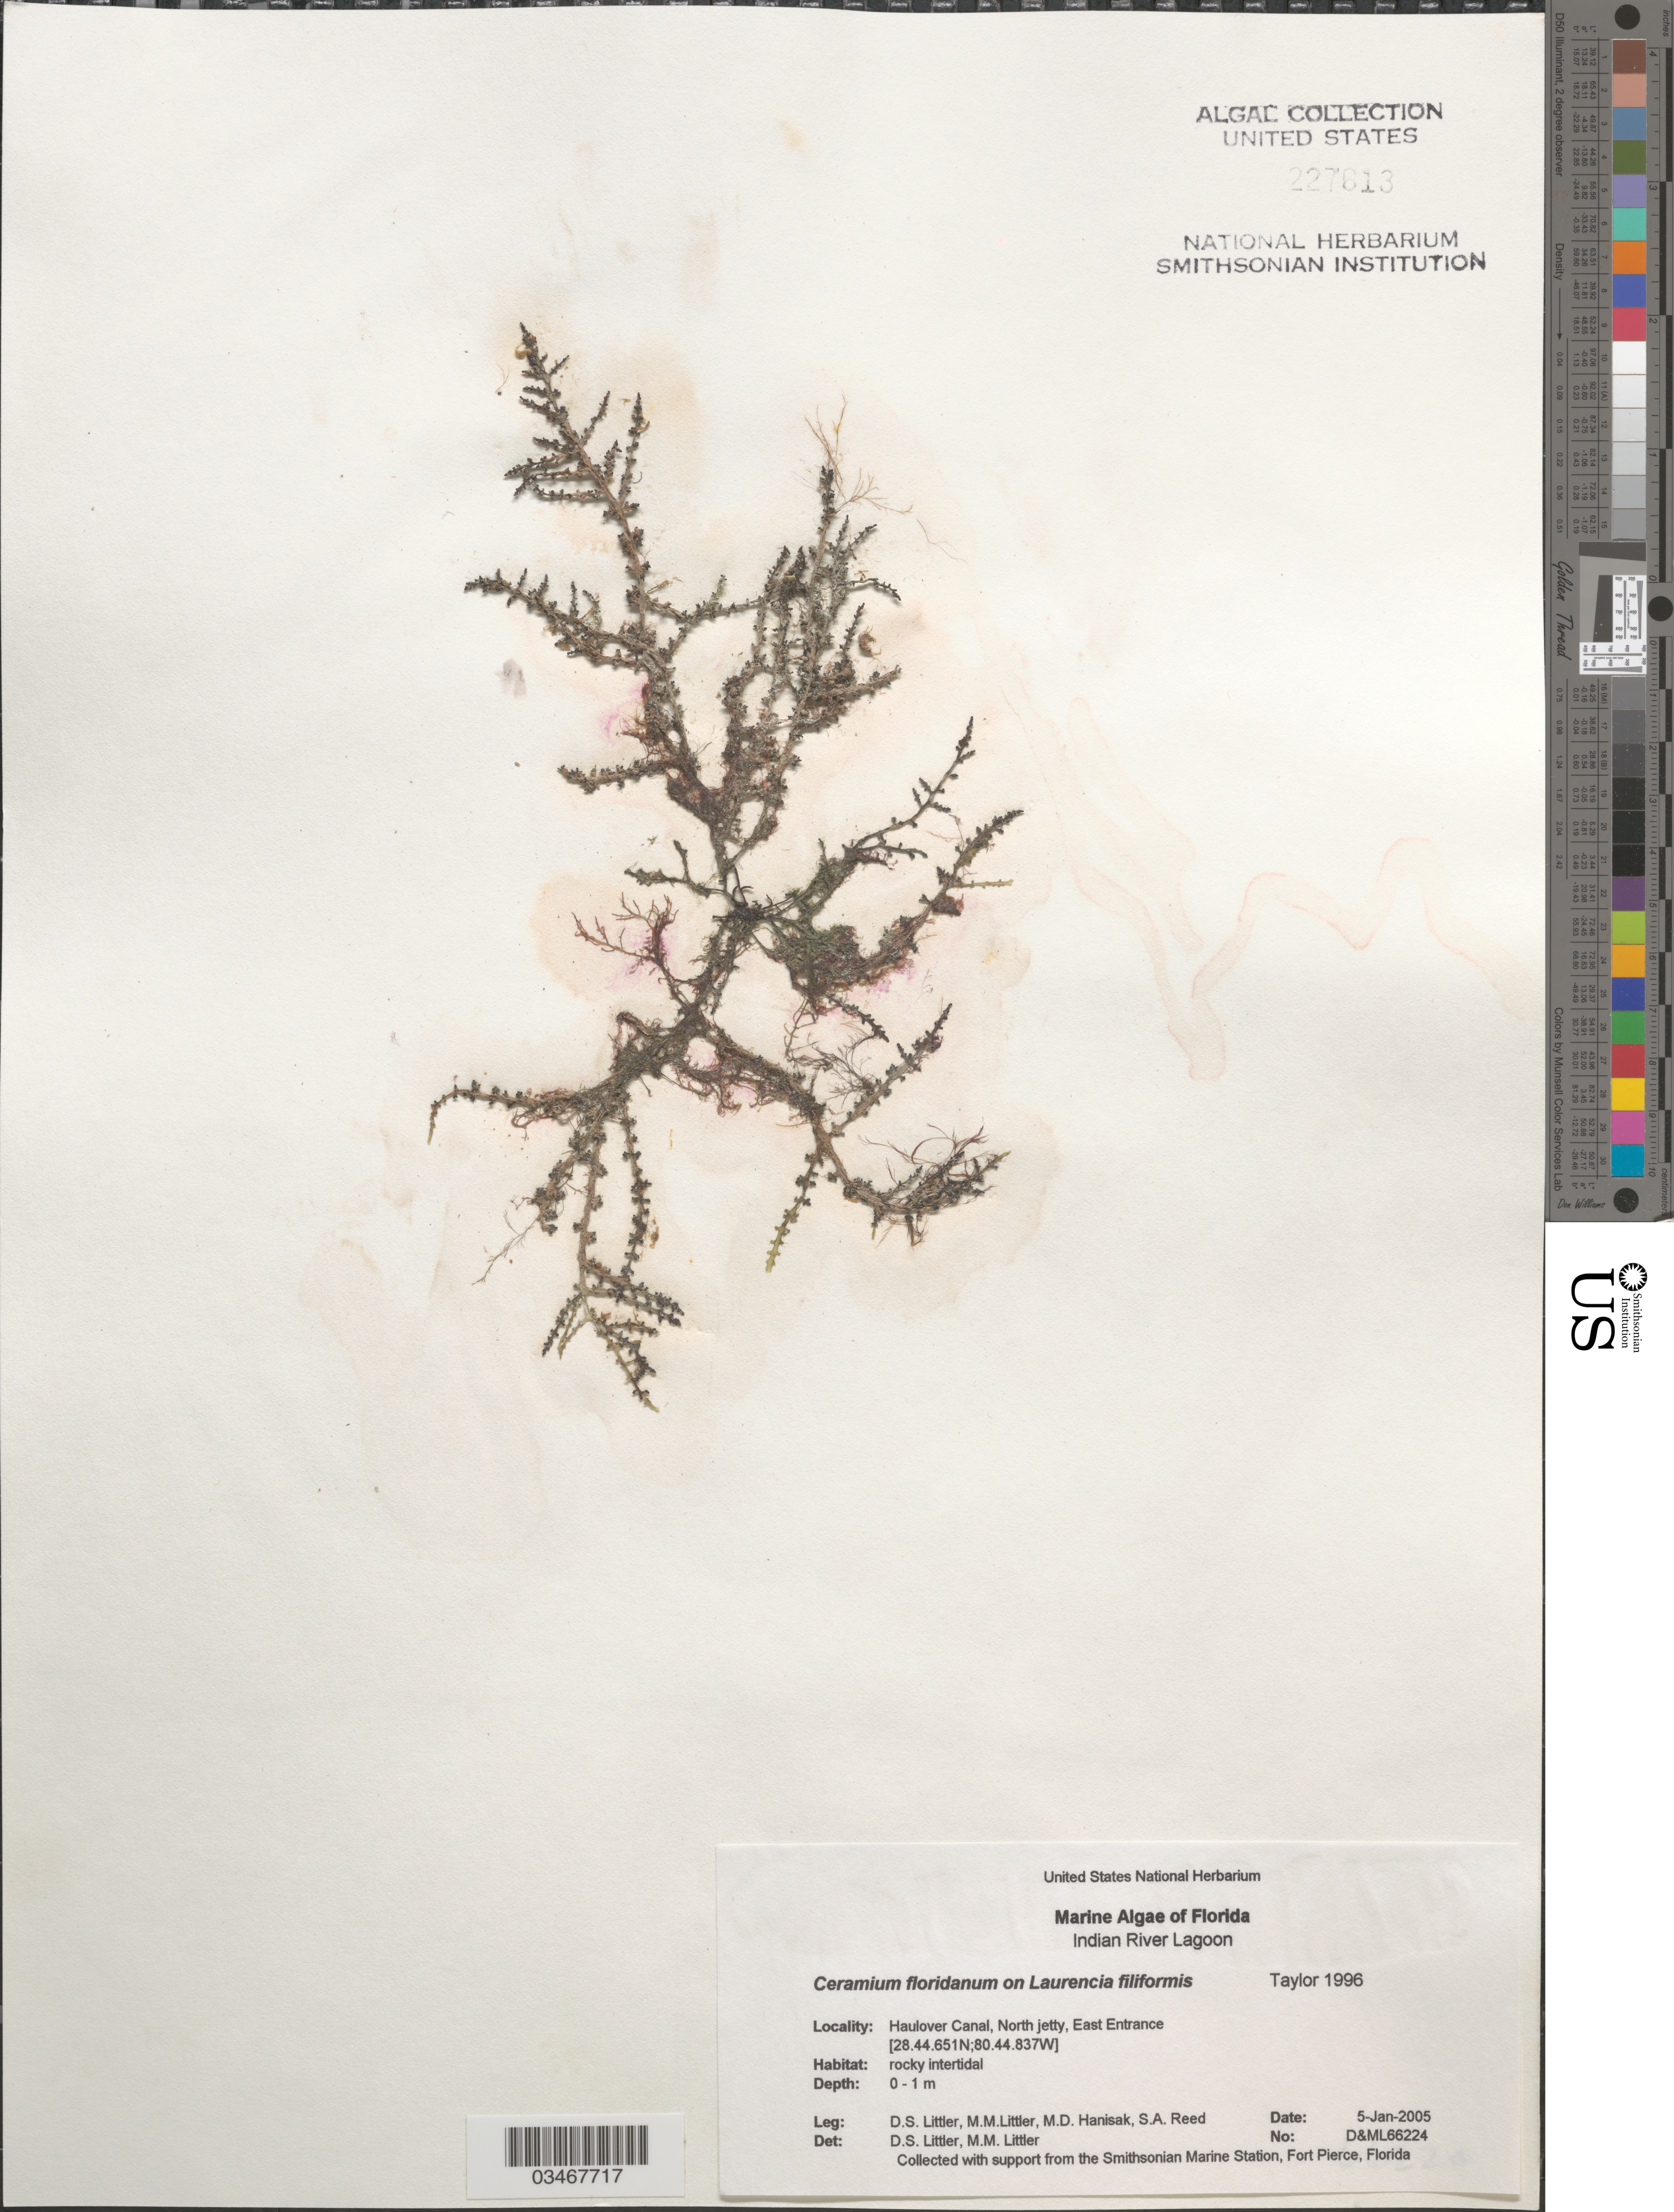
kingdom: Plantae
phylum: Rhodophyta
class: Florideophyceae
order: Ceramiales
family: Ceramiaceae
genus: Ceramium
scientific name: Ceramium floridanum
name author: J. Agardh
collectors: D. S. Littler, M. M. Littler, M. Hanisak & S. Reed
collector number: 66224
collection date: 2005-01-05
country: United States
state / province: Florida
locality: Indian River Lagoon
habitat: Rocky intertidal.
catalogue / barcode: US 227613